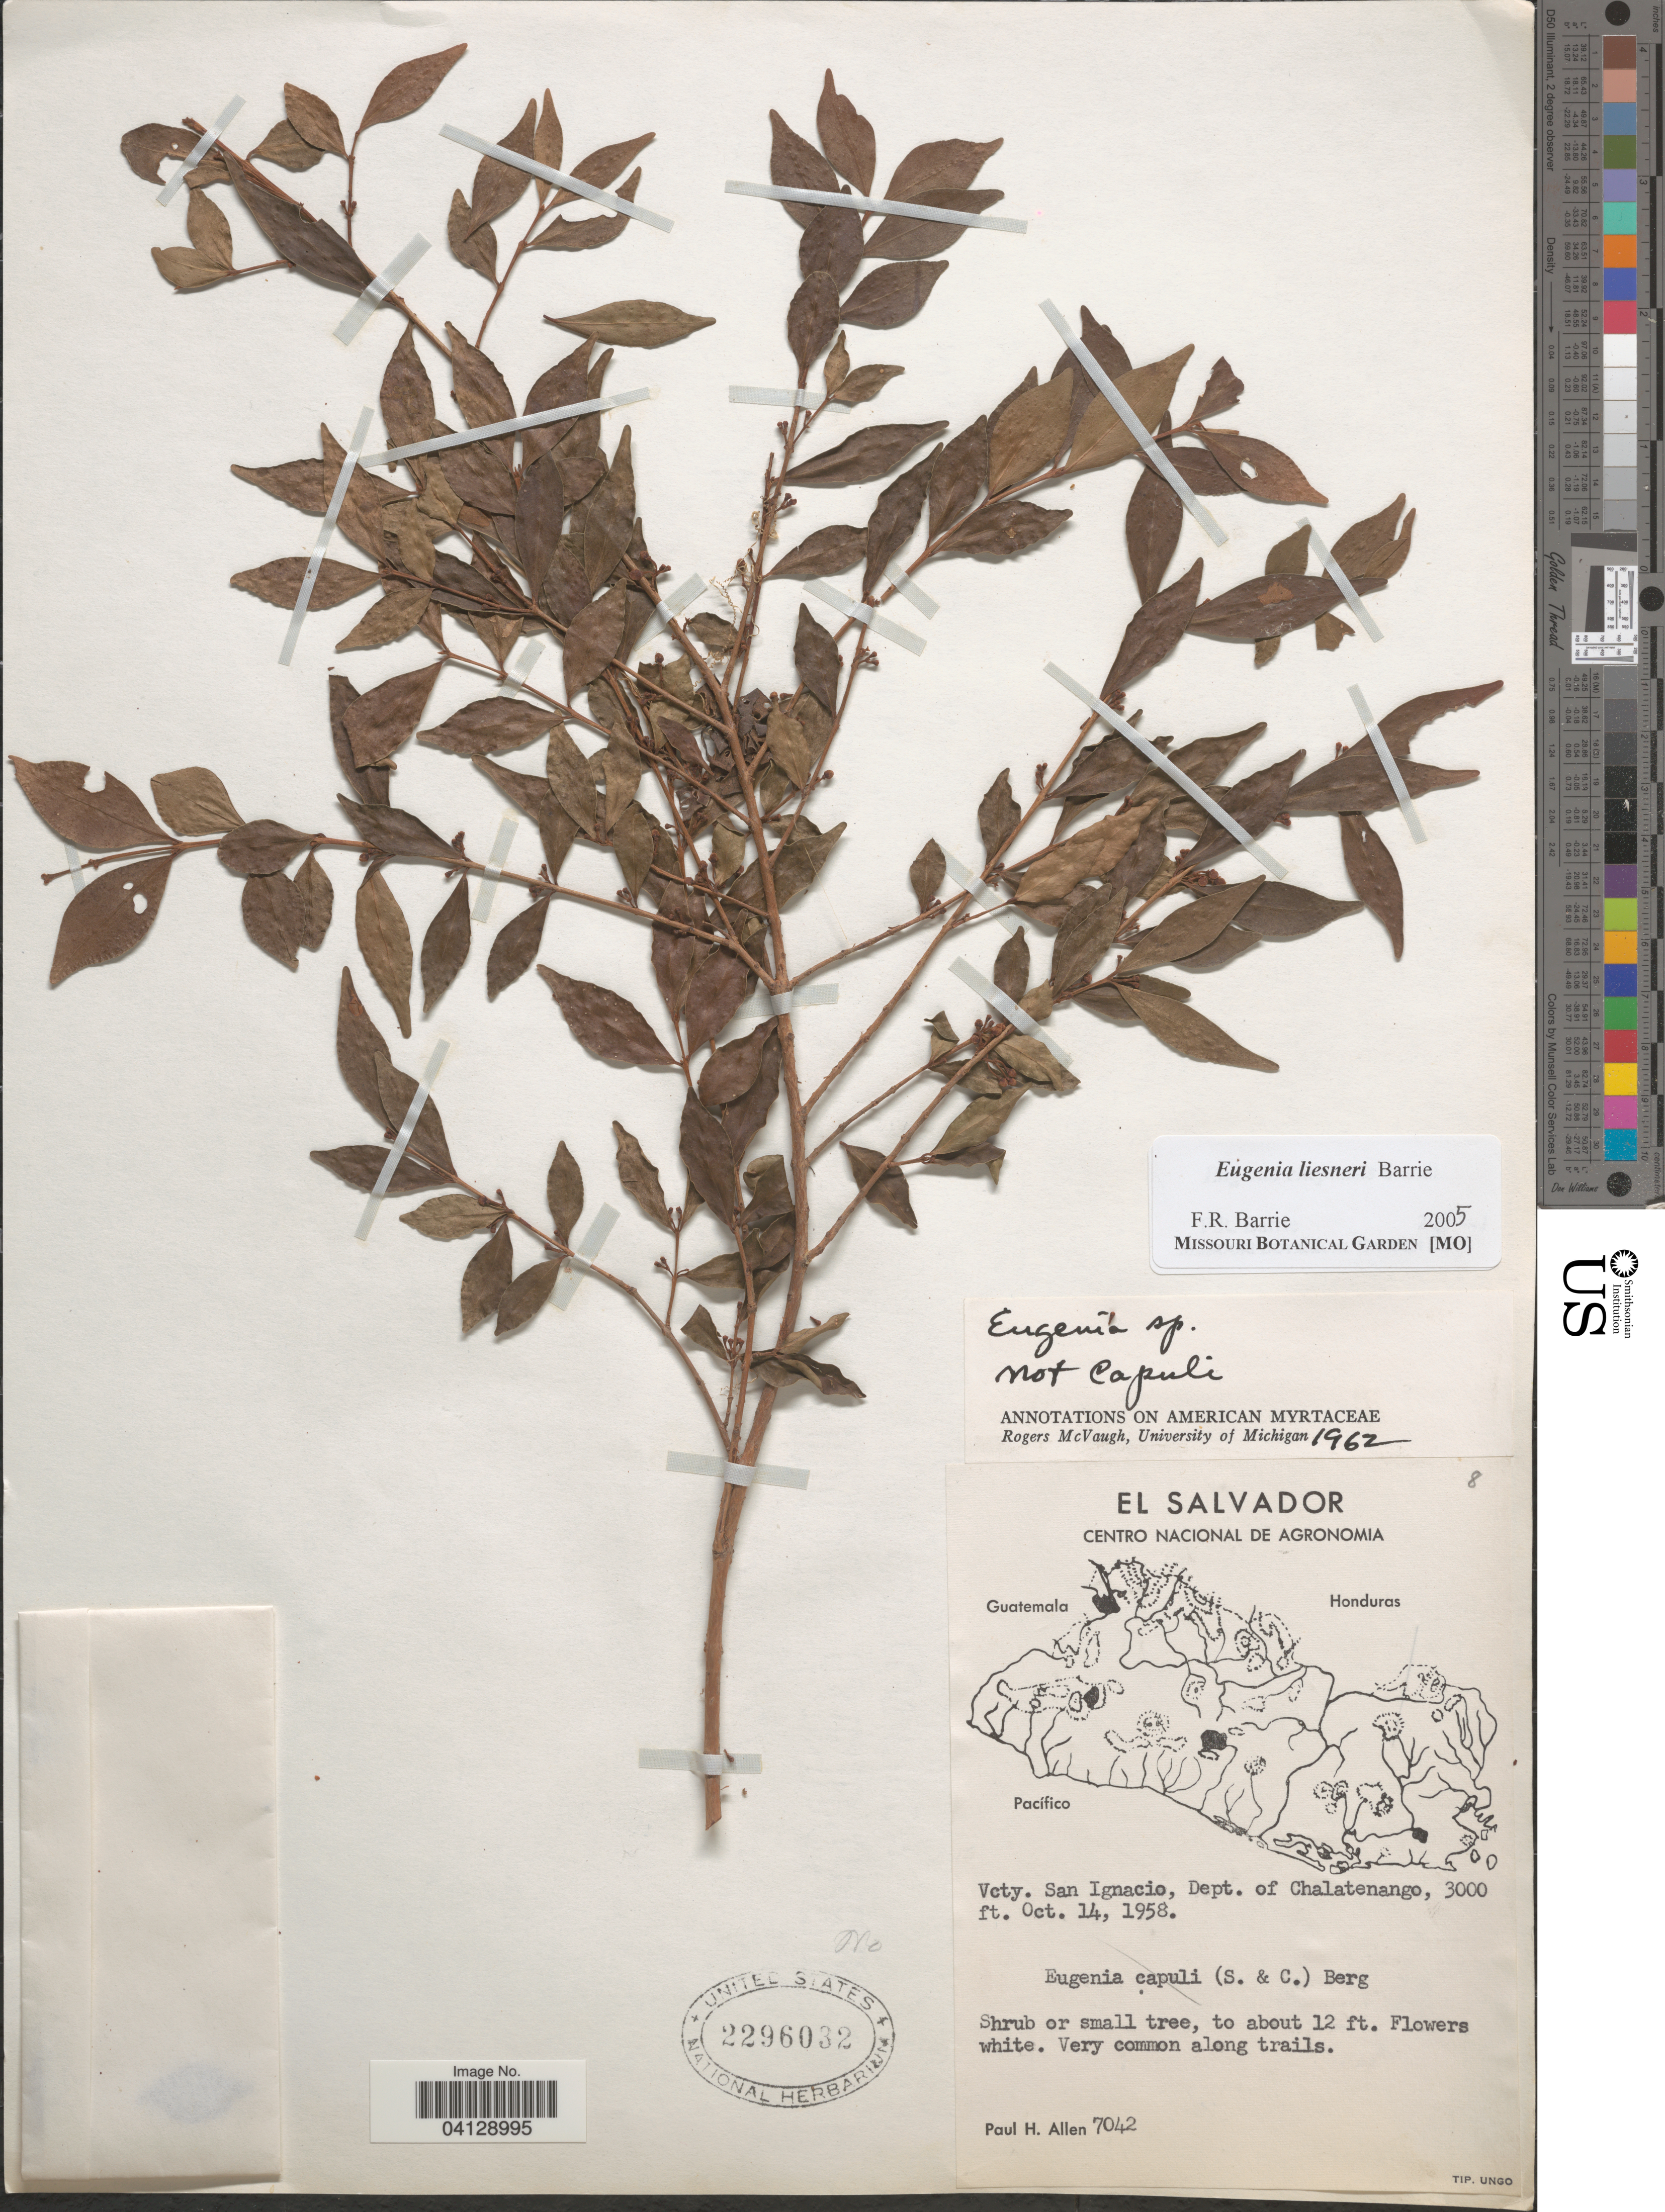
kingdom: Plantae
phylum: Tracheophyta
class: Magnoliopsida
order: Myrtales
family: Myrtaceae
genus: Eugenia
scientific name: Eugenia liesneri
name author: Barrie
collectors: P. H. Allen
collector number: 7042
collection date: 1958-10-14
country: El Salvador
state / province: Chalatenango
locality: Vcty. San Ignacio, Dept. of Chalatenango.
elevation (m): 914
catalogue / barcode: US 2296032